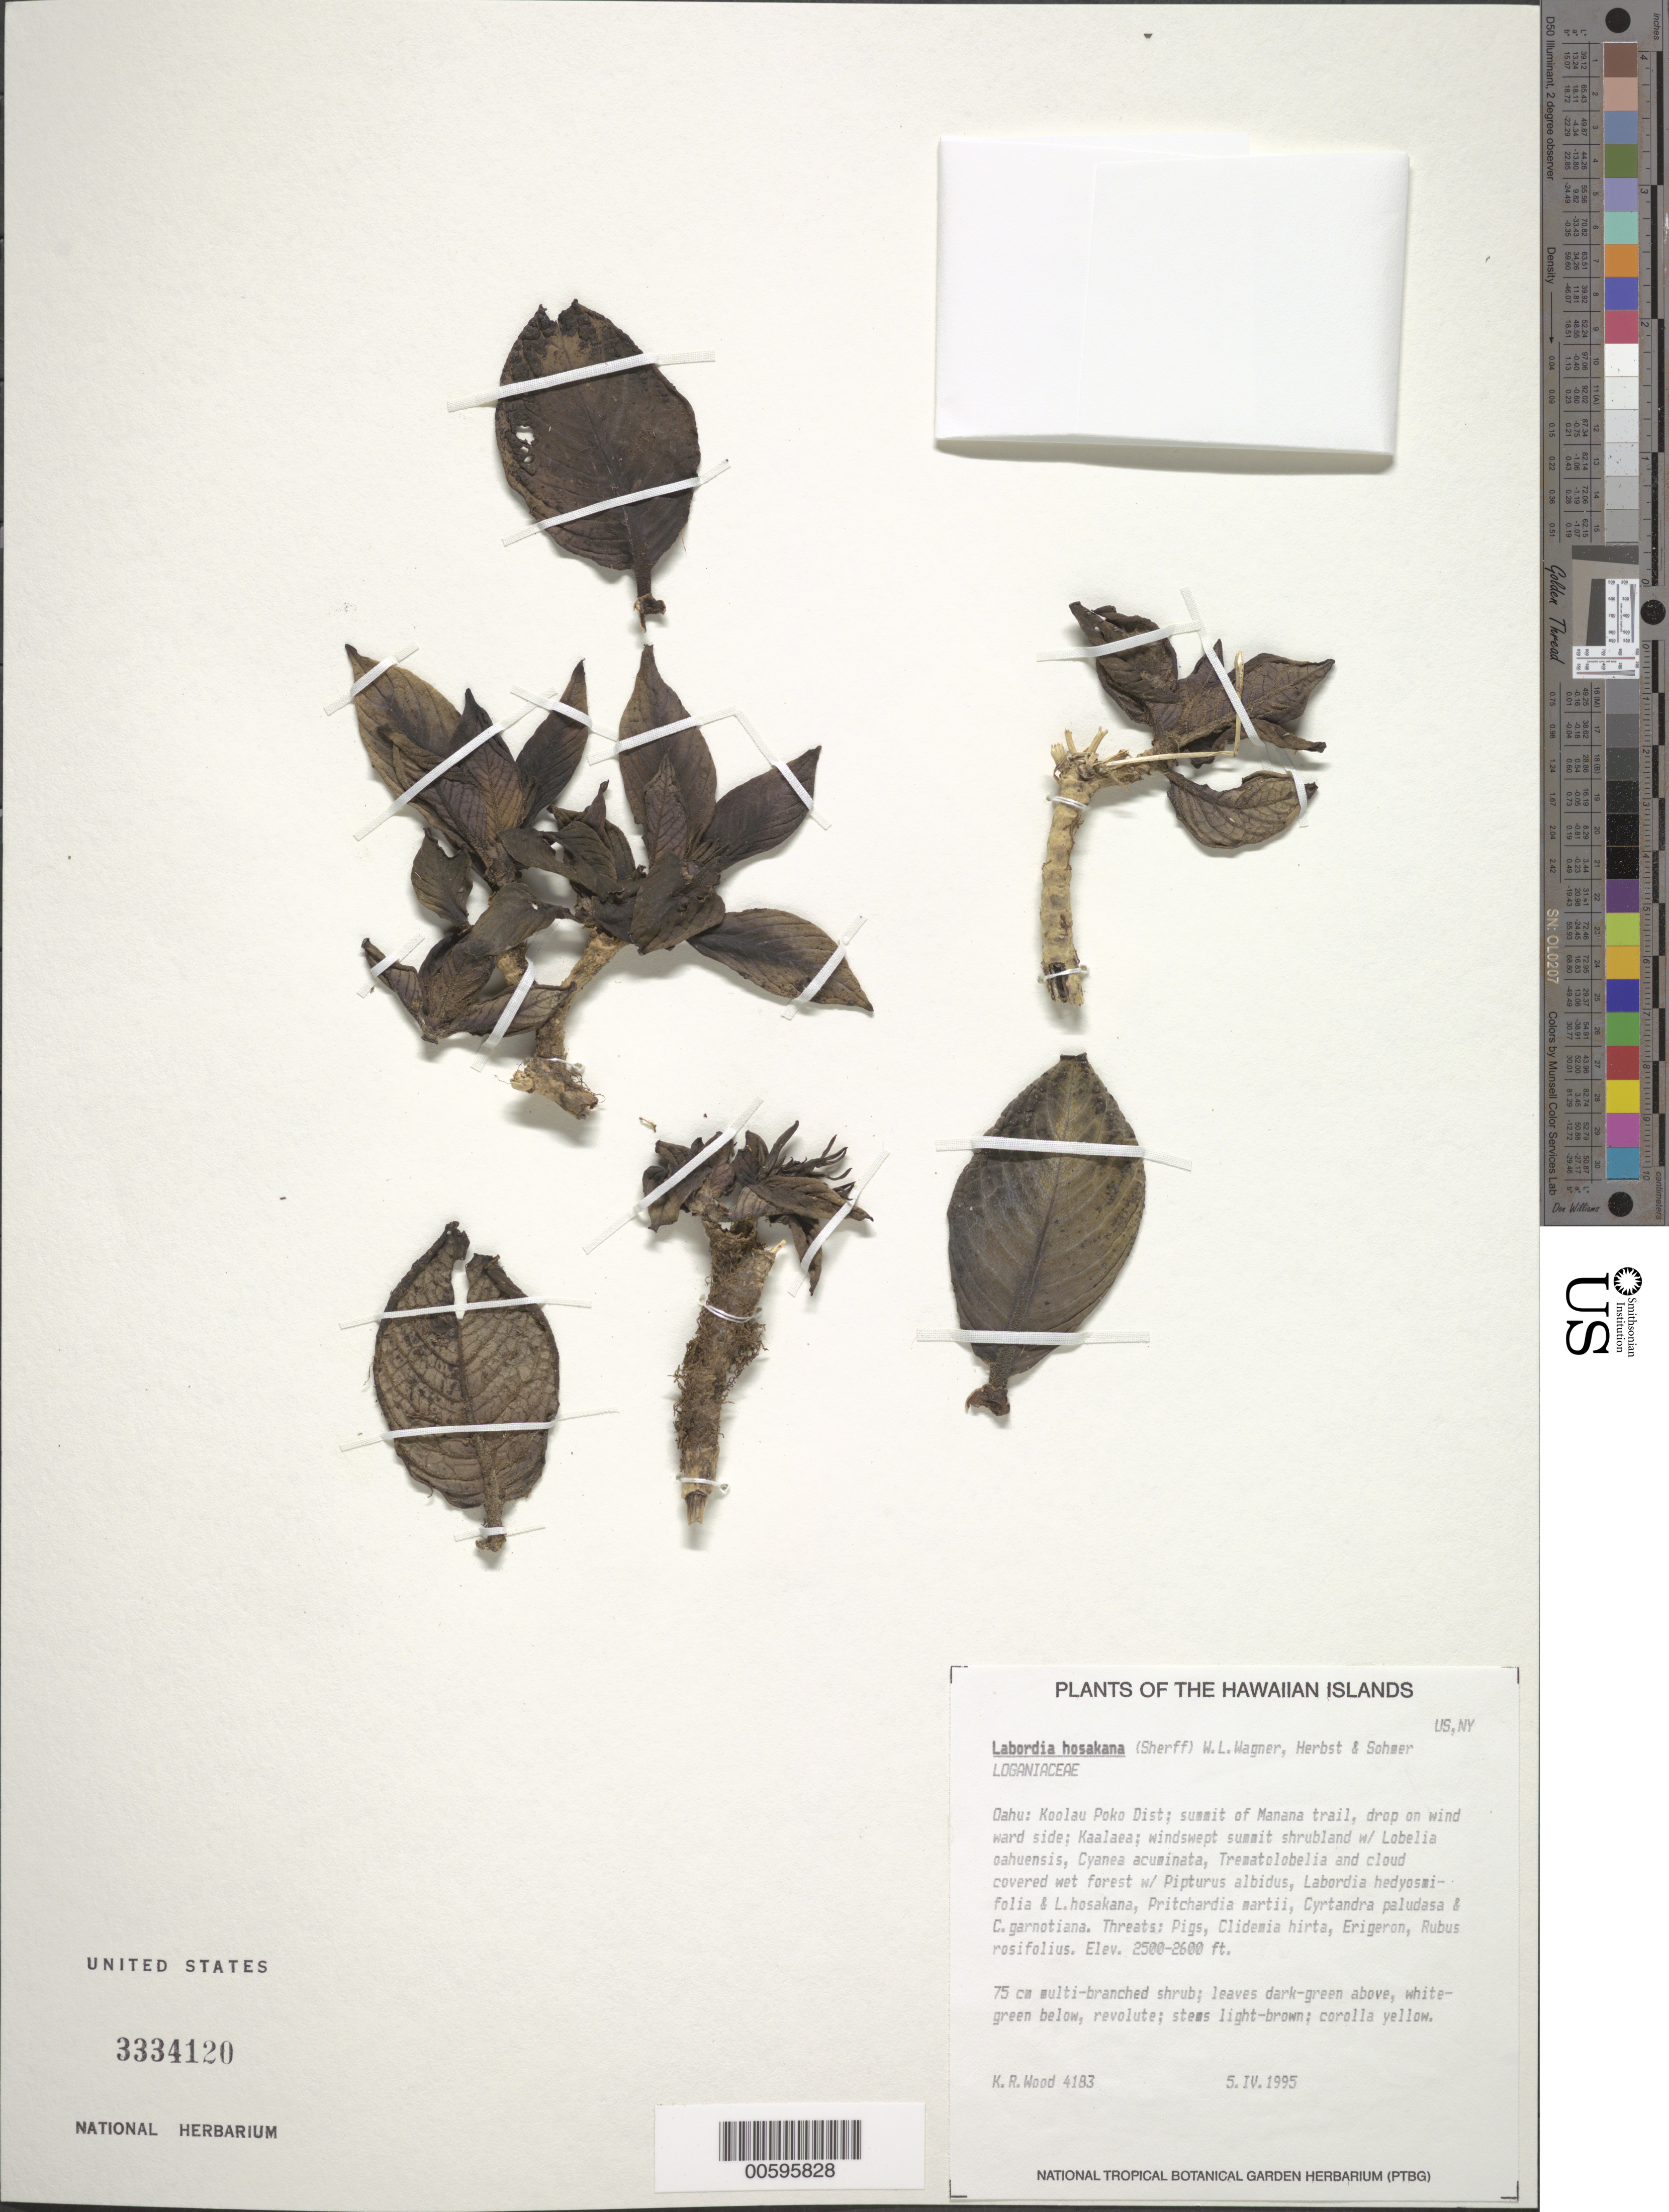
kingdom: Plantae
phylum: Tracheophyta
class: Magnoliopsida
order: Gentianales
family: Loganiaceae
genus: Geniostoma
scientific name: Geniostoma hosakanum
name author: (Sherff) Byng & Christenh.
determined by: Wagner, W. L., (BOT), Smithsonian Institution - National Museum of Natural History (UNITED STATES)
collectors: K. R. Wood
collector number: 4183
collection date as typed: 5 Apr 1995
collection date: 1995-04-05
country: United States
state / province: Hawaii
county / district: Honolulu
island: Oahu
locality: Koolau Poko Dist; summit Manana trail, drop on windward side; Kaalaea; windswept summit.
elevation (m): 762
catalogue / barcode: US 3334120